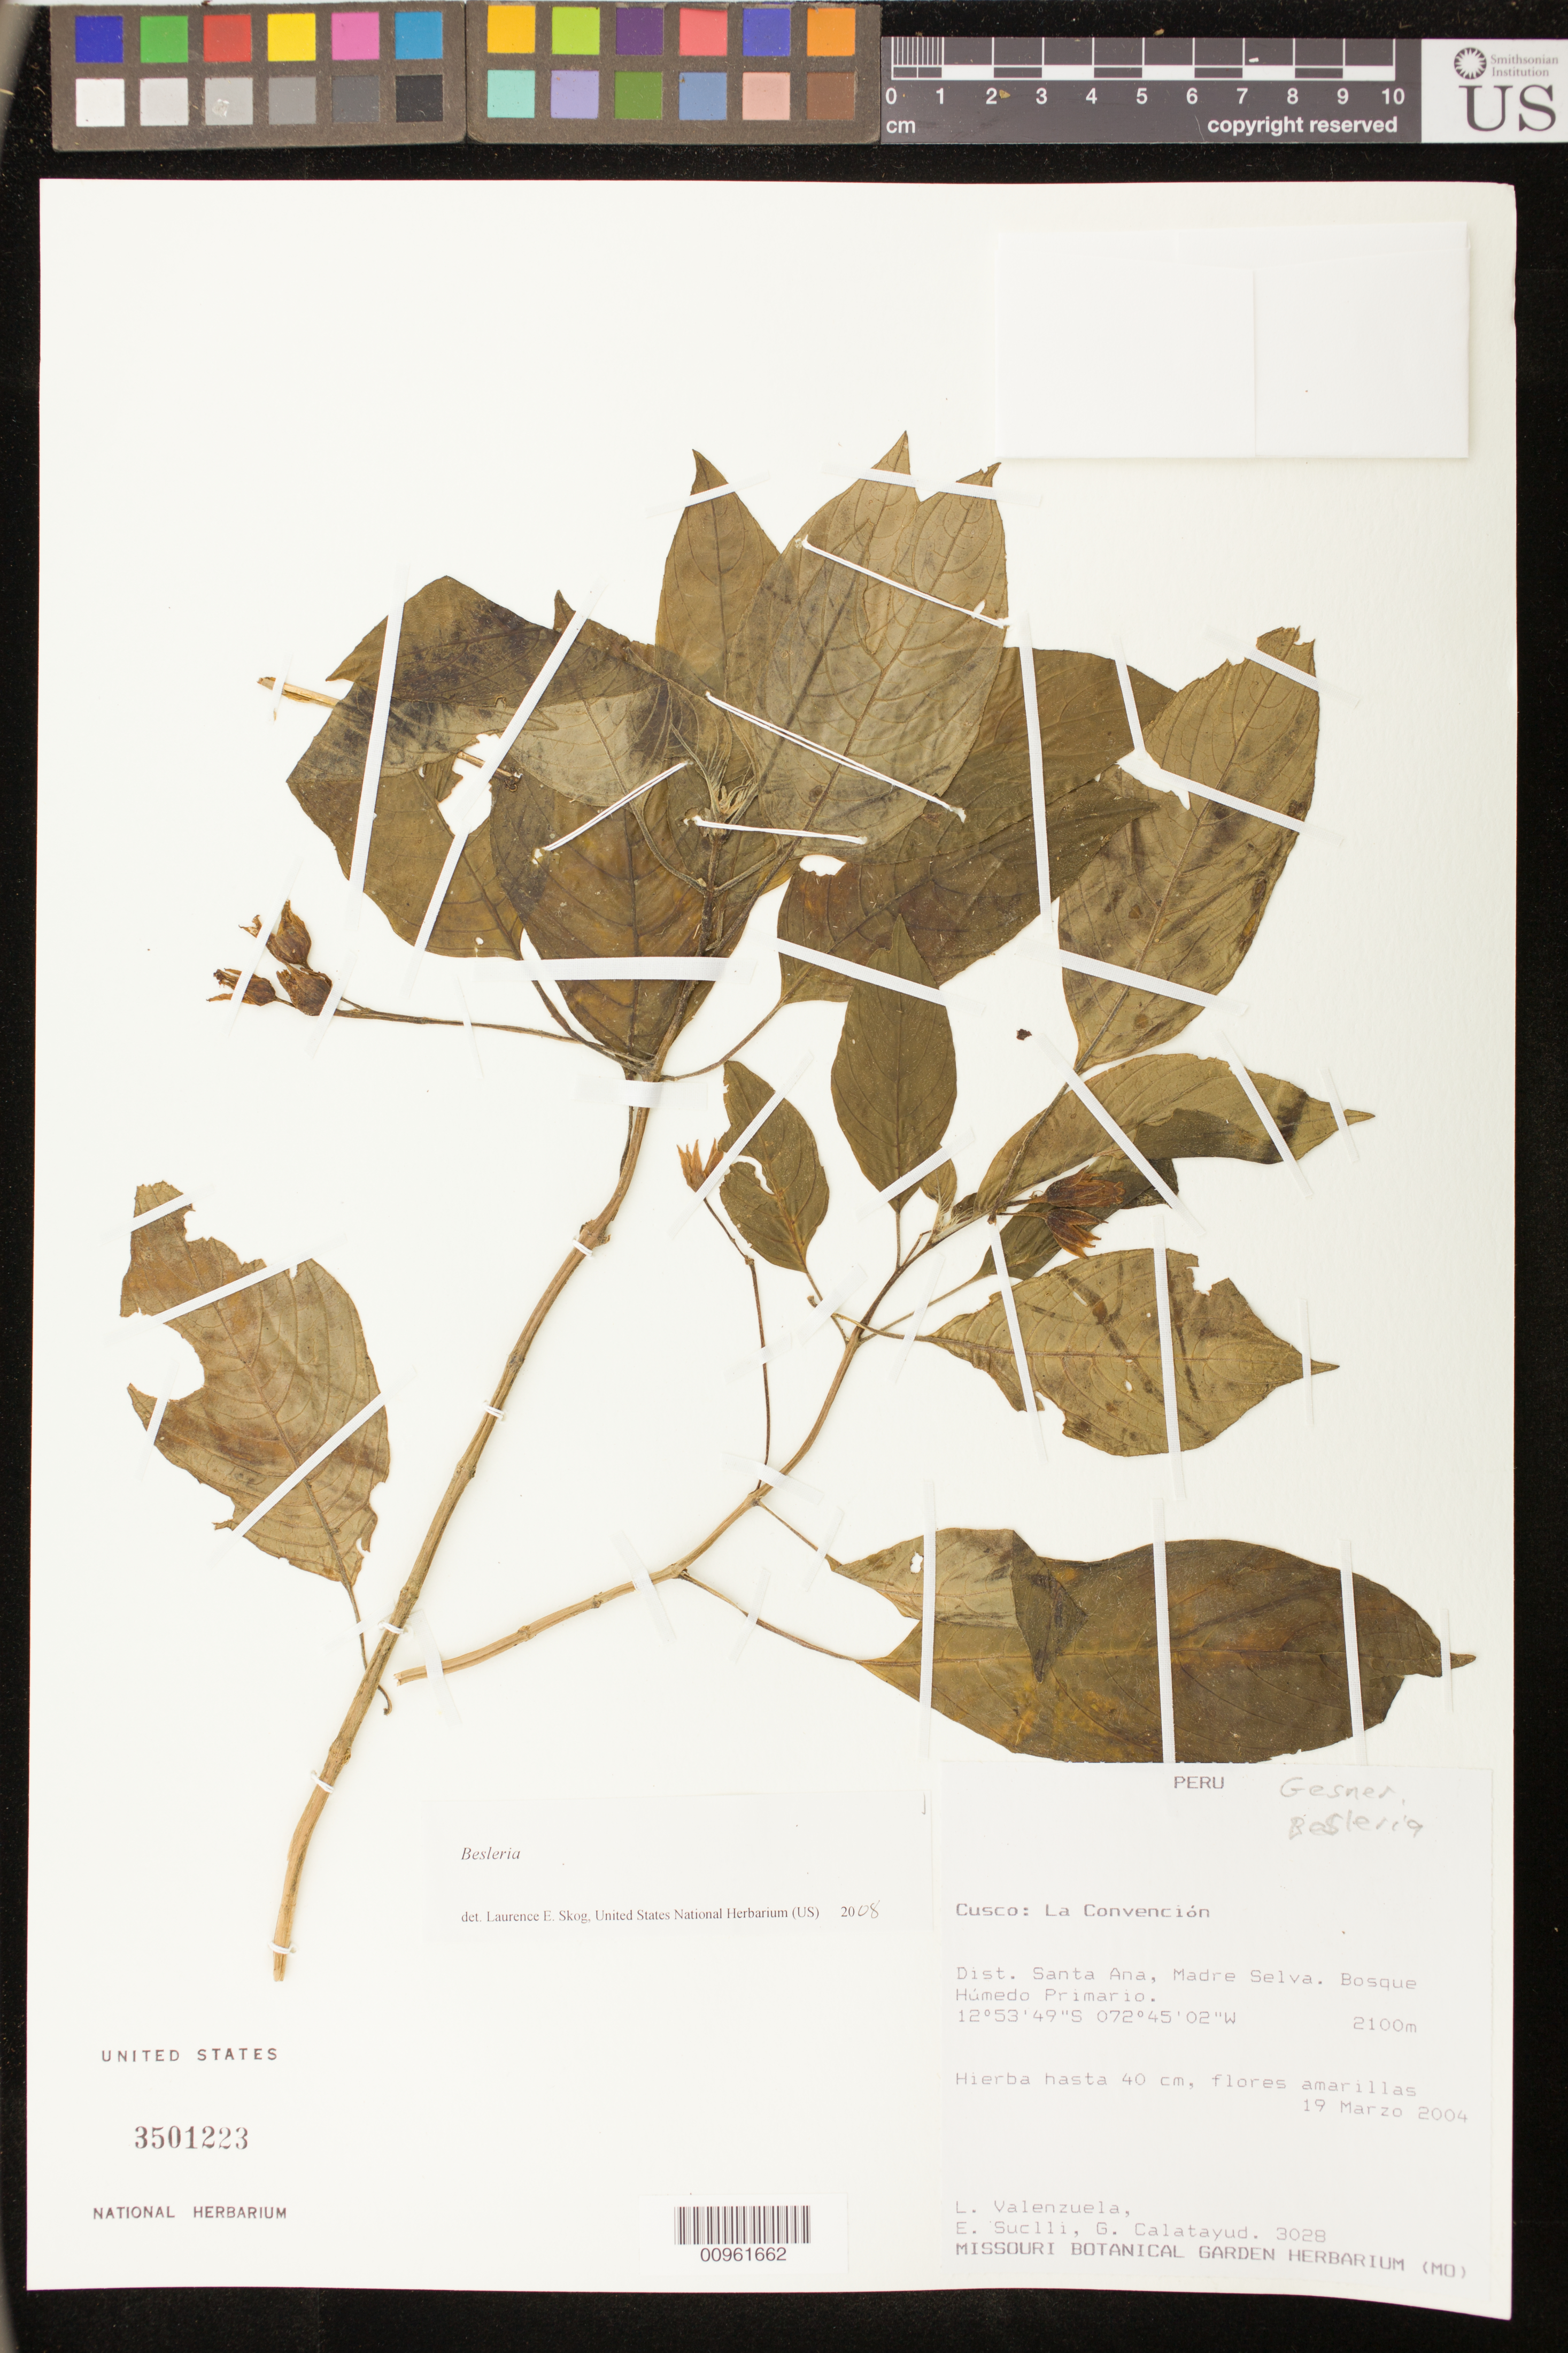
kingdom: Plantae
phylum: Tracheophyta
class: Magnoliopsida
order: Lamiales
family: Gesneriaceae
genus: Besleria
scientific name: Besleria sp.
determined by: Skog, Laurence E.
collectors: L. Valenzuela, E. Suclli & G. Calatayud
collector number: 3028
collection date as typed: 19 Mar 2004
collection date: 2004-03-19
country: Peru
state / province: Cusco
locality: Cusco: La Convención. Dist. Santa Ana, Madre Selva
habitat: Bosque húmedo primario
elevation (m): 2100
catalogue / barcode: US 3501223